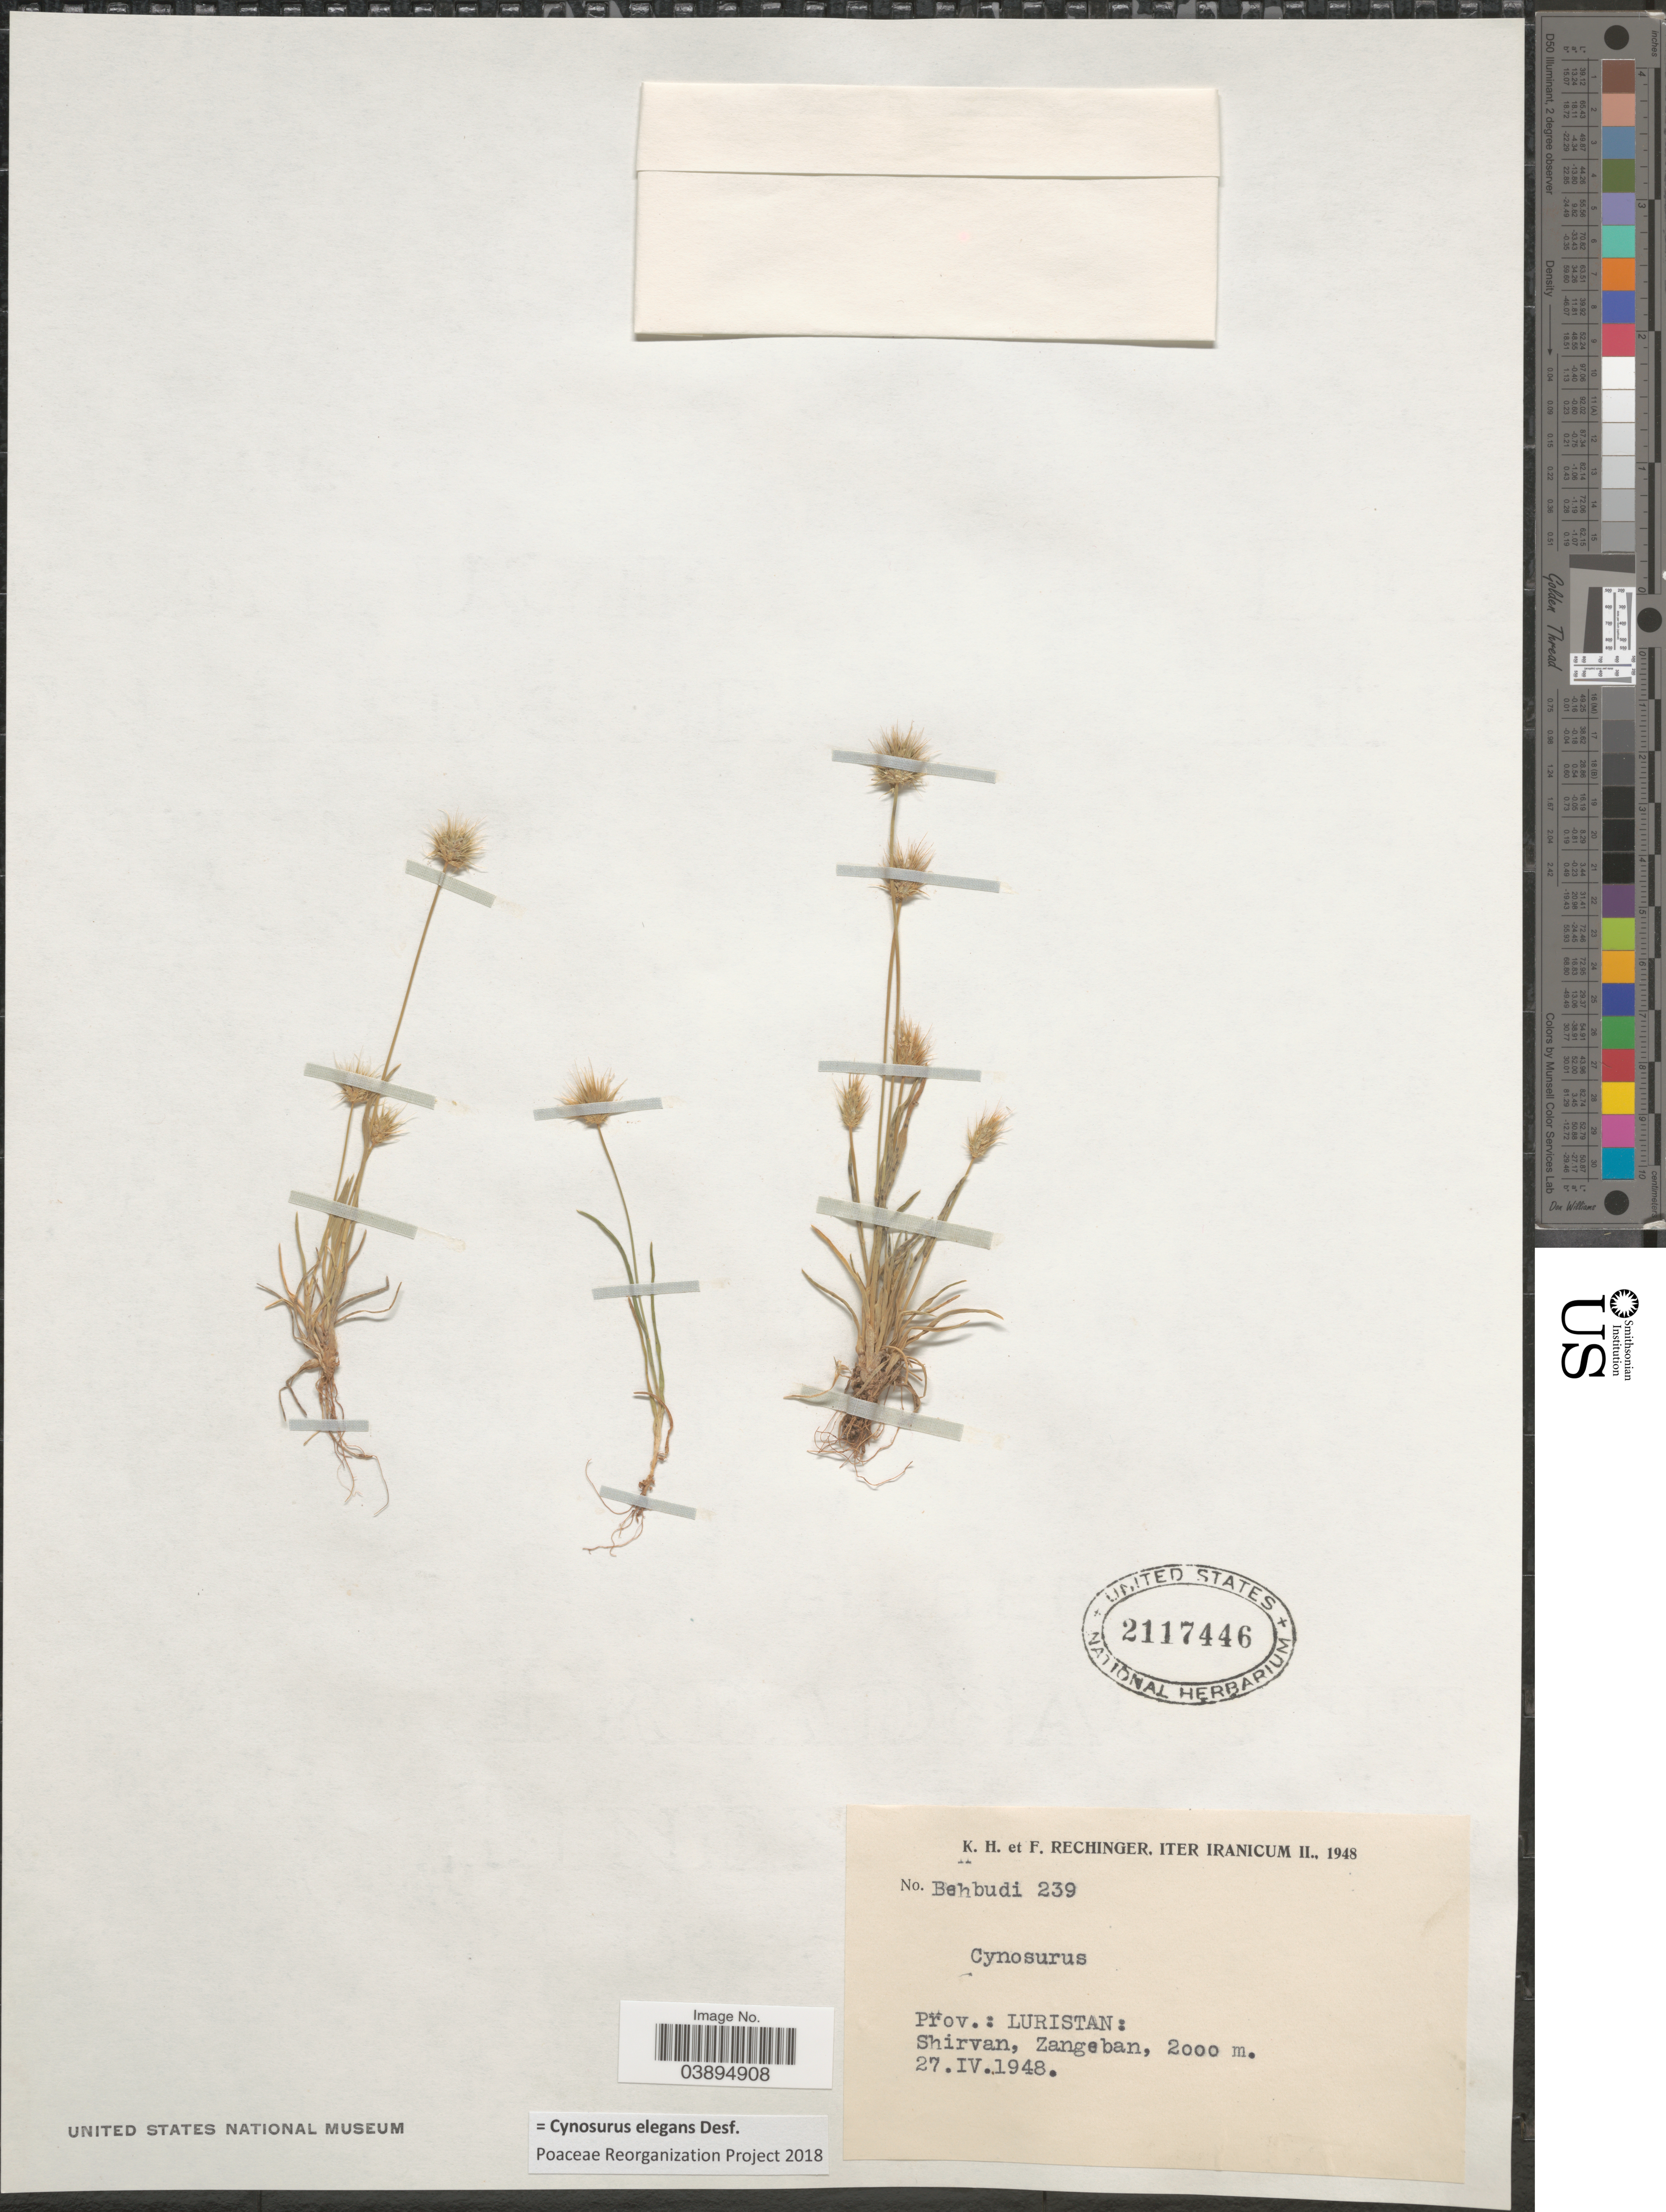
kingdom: Plantae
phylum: Tracheophyta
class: Liliopsida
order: Poales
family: Poaceae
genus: Cynosurus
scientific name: Cynosurus elegans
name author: Desf.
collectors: K. H. Rechinger & F. Rechinger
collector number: Behbudi 239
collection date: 1948-04-27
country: Iran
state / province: Lorestan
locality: Iter Iranicum. Prov.: Luristan: Shirvan, Zangeban.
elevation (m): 2000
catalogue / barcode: US 2117446